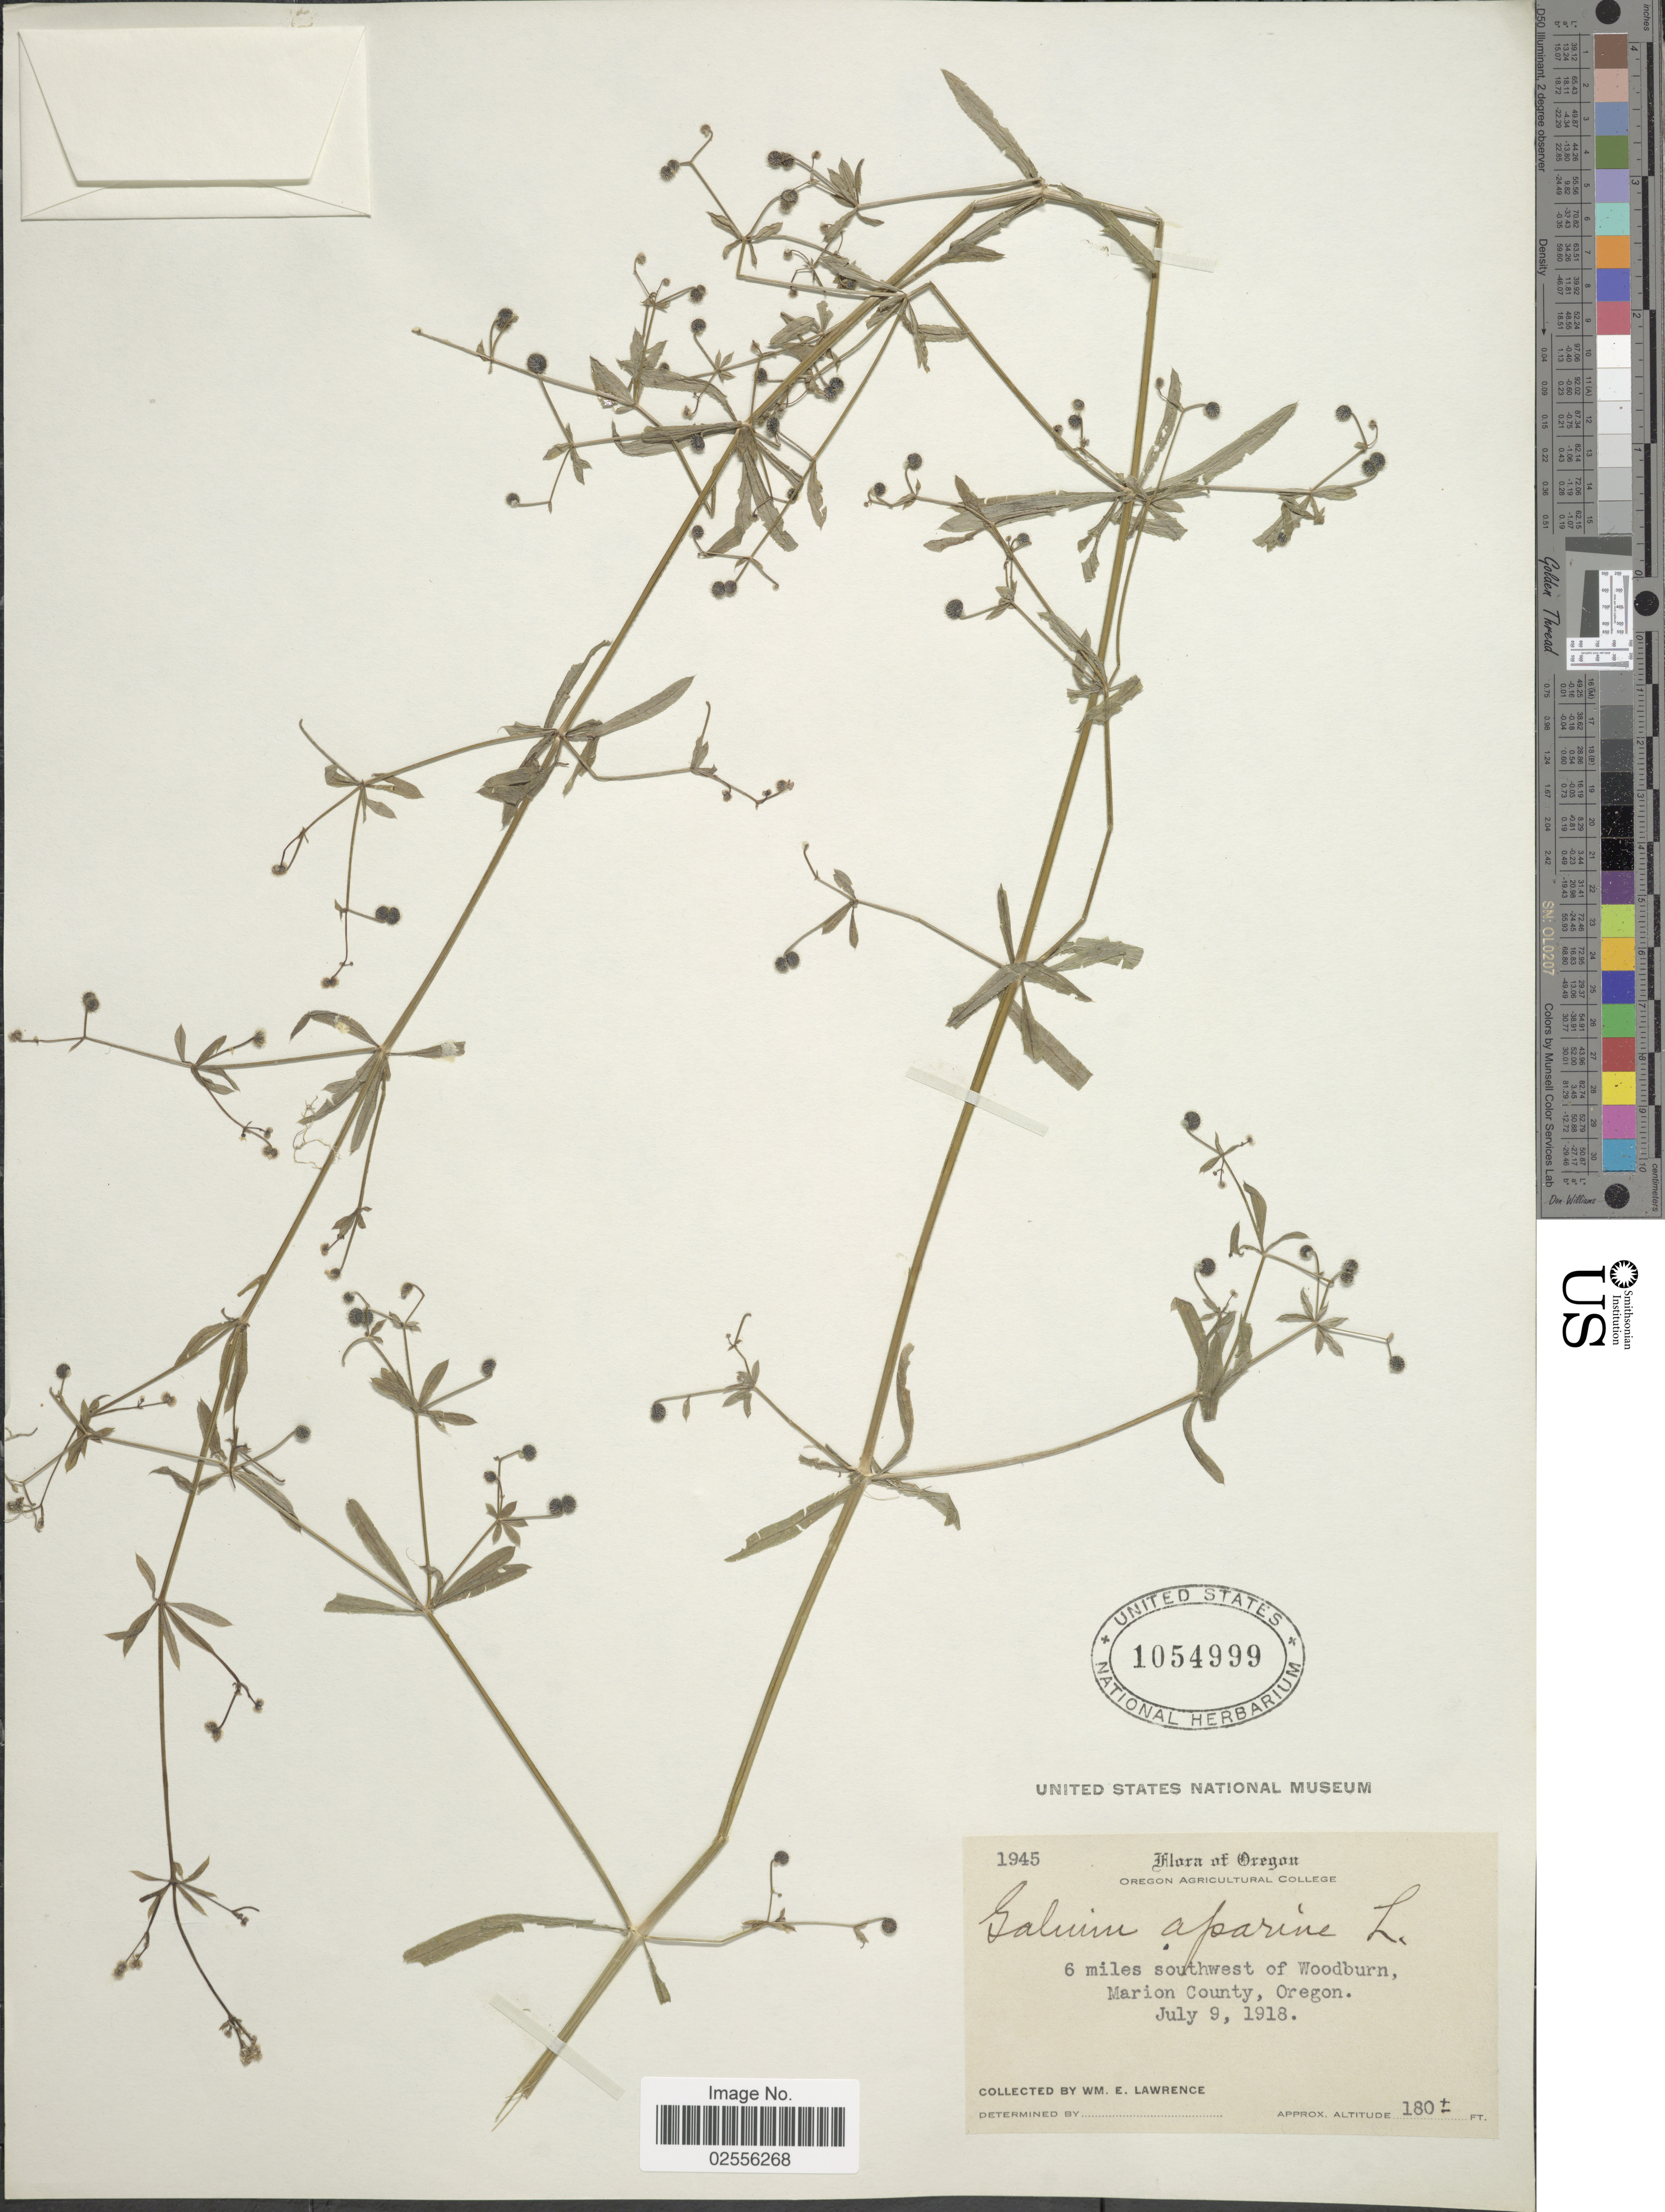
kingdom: Plantae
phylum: Tracheophyta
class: Magnoliopsida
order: Gentianales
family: Rubiaceae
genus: Galium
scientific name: Galium aparine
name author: L.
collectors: W. Lawrence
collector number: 1945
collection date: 1918-07-09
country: United States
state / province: Oregon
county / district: Marion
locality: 6 miles southwest of Woodburn, Marion County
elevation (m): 55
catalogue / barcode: US 1054999